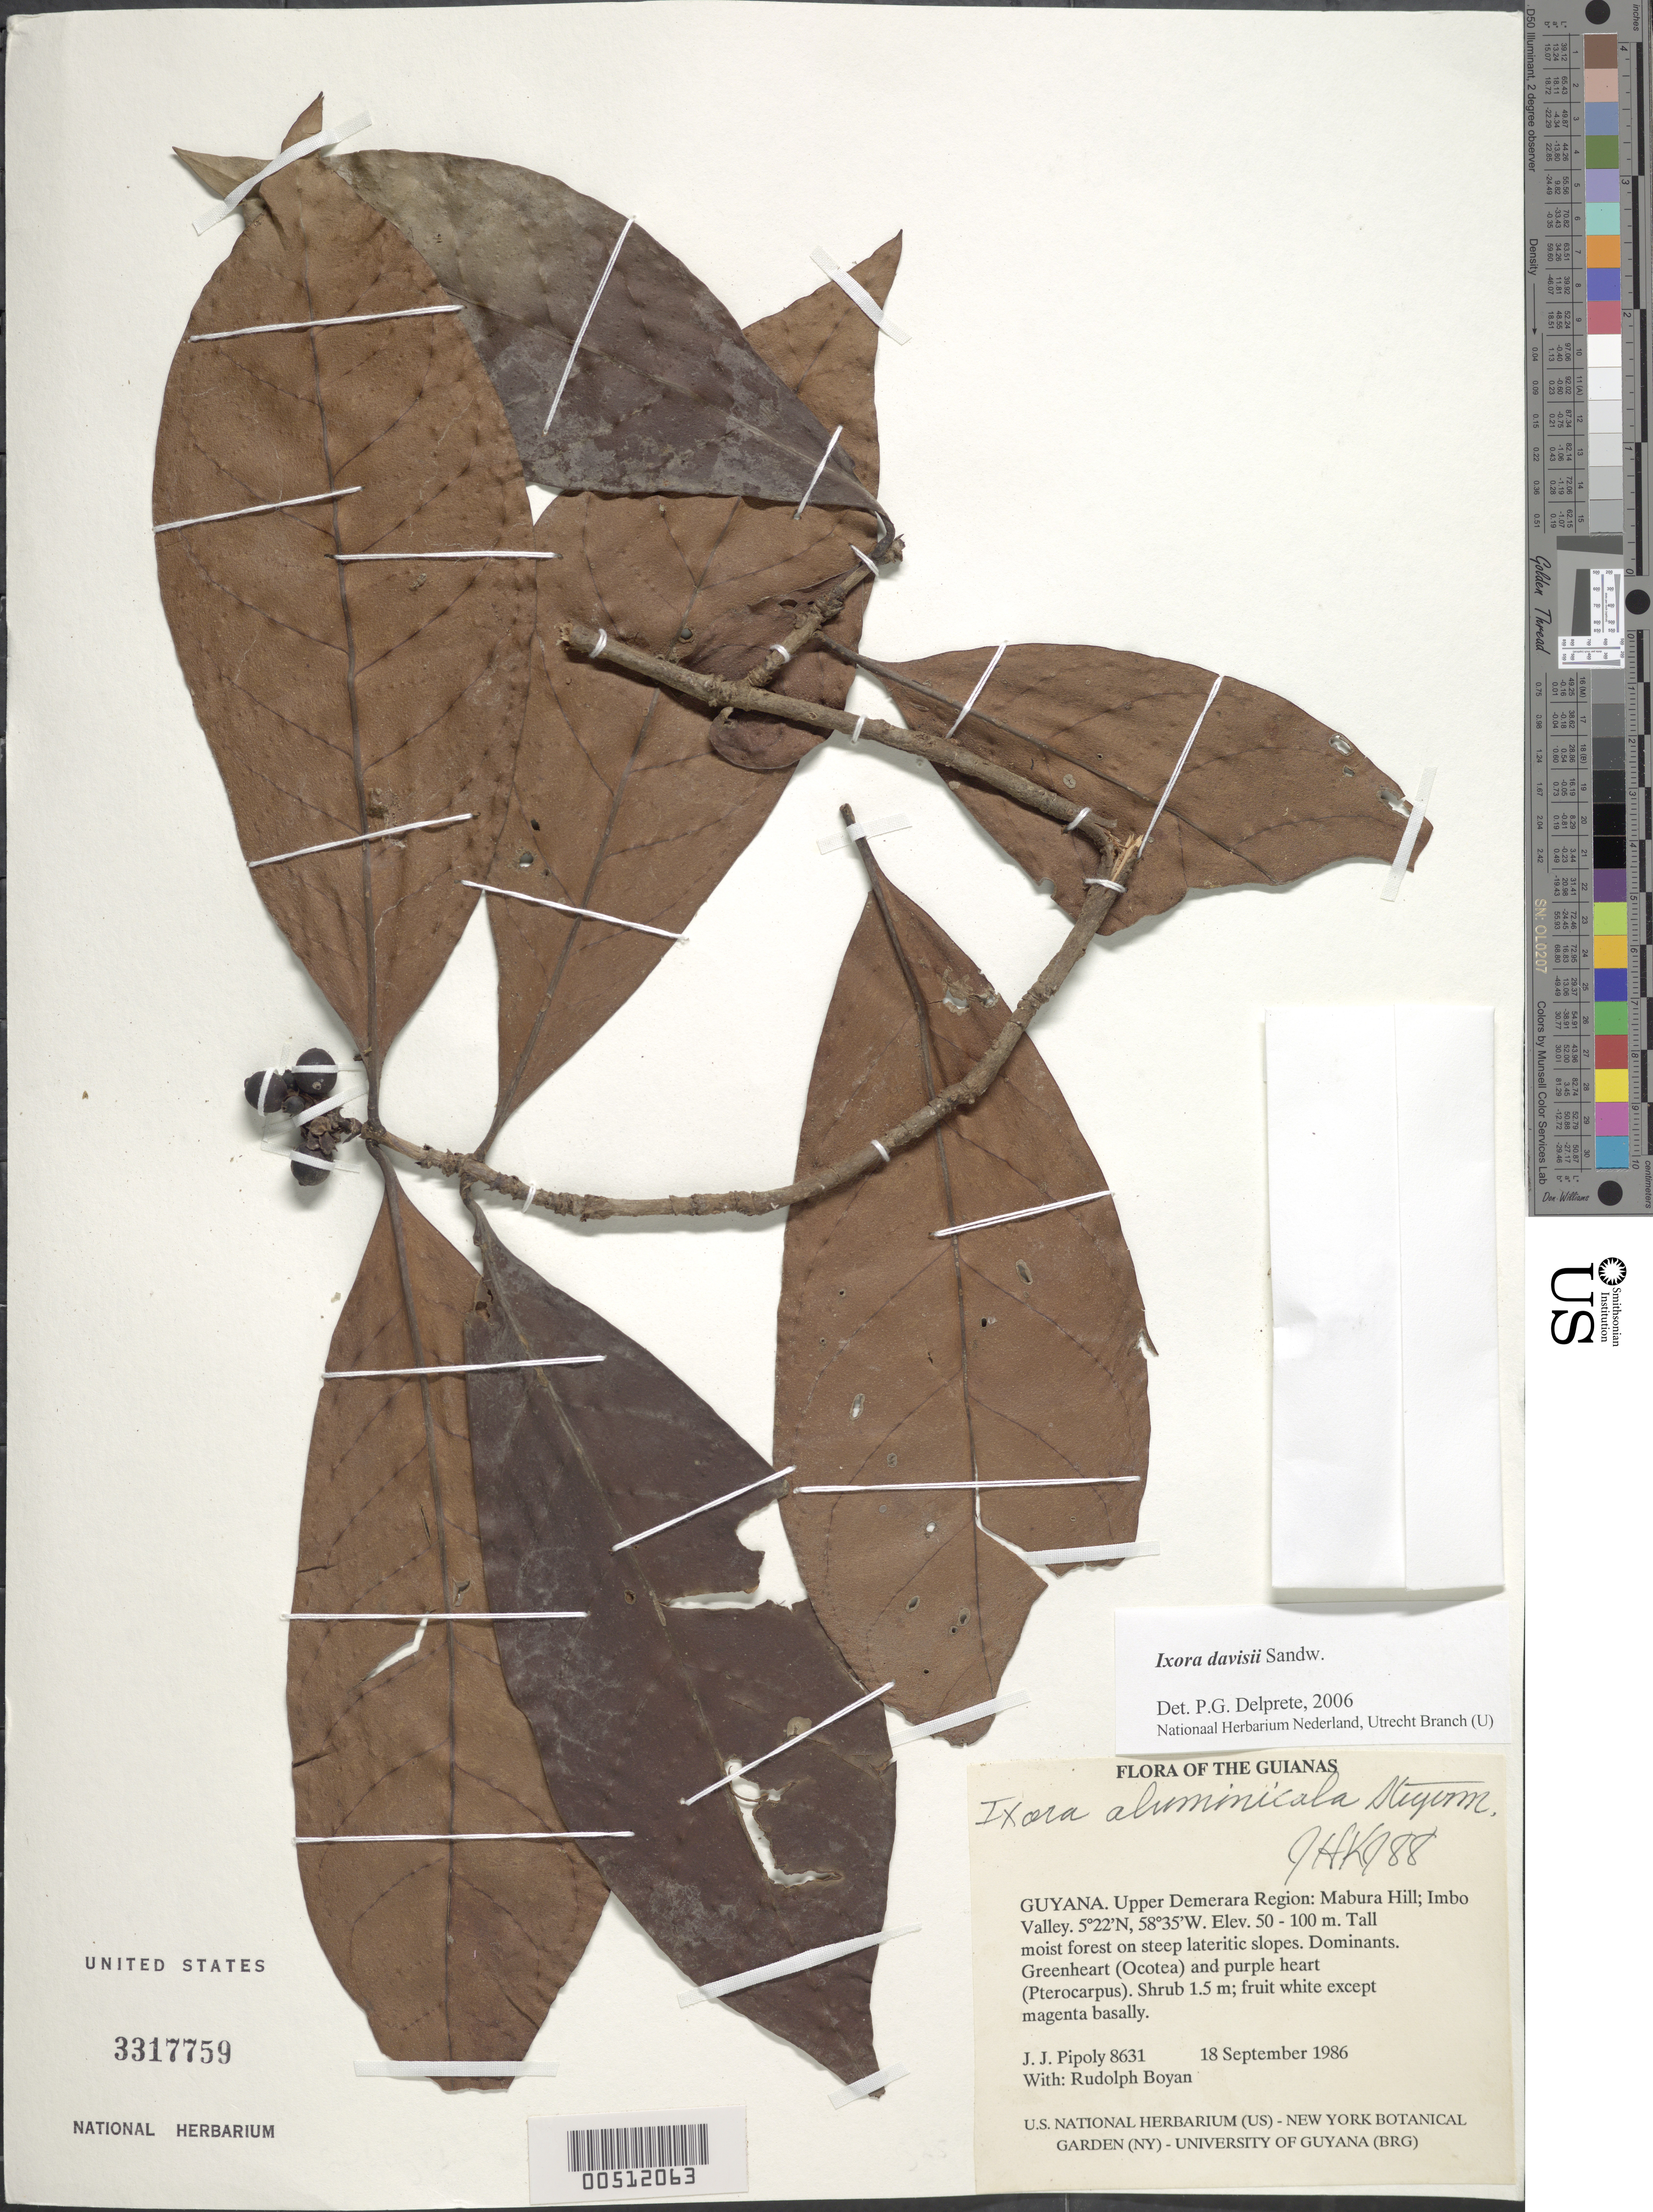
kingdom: Plantae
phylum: Tracheophyta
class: Magnoliopsida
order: Gentianales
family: Rubiaceae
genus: Ixora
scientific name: Ixora davisii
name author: Sandwith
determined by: Delprete, P. G., Herb. de Guyane Cay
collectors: J. J. Pipoly & R. Boyan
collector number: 8631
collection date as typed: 18 September 1986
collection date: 1986-09-18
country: Guyana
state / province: U. Demerara-Berbice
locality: Mabura Hill; Imbo Valley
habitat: Tall moist forest on steep lateritic slopes. Dominants. Greenheart (Ocotea) and purple heart (Pterocarpus)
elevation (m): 50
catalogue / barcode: US 3317759